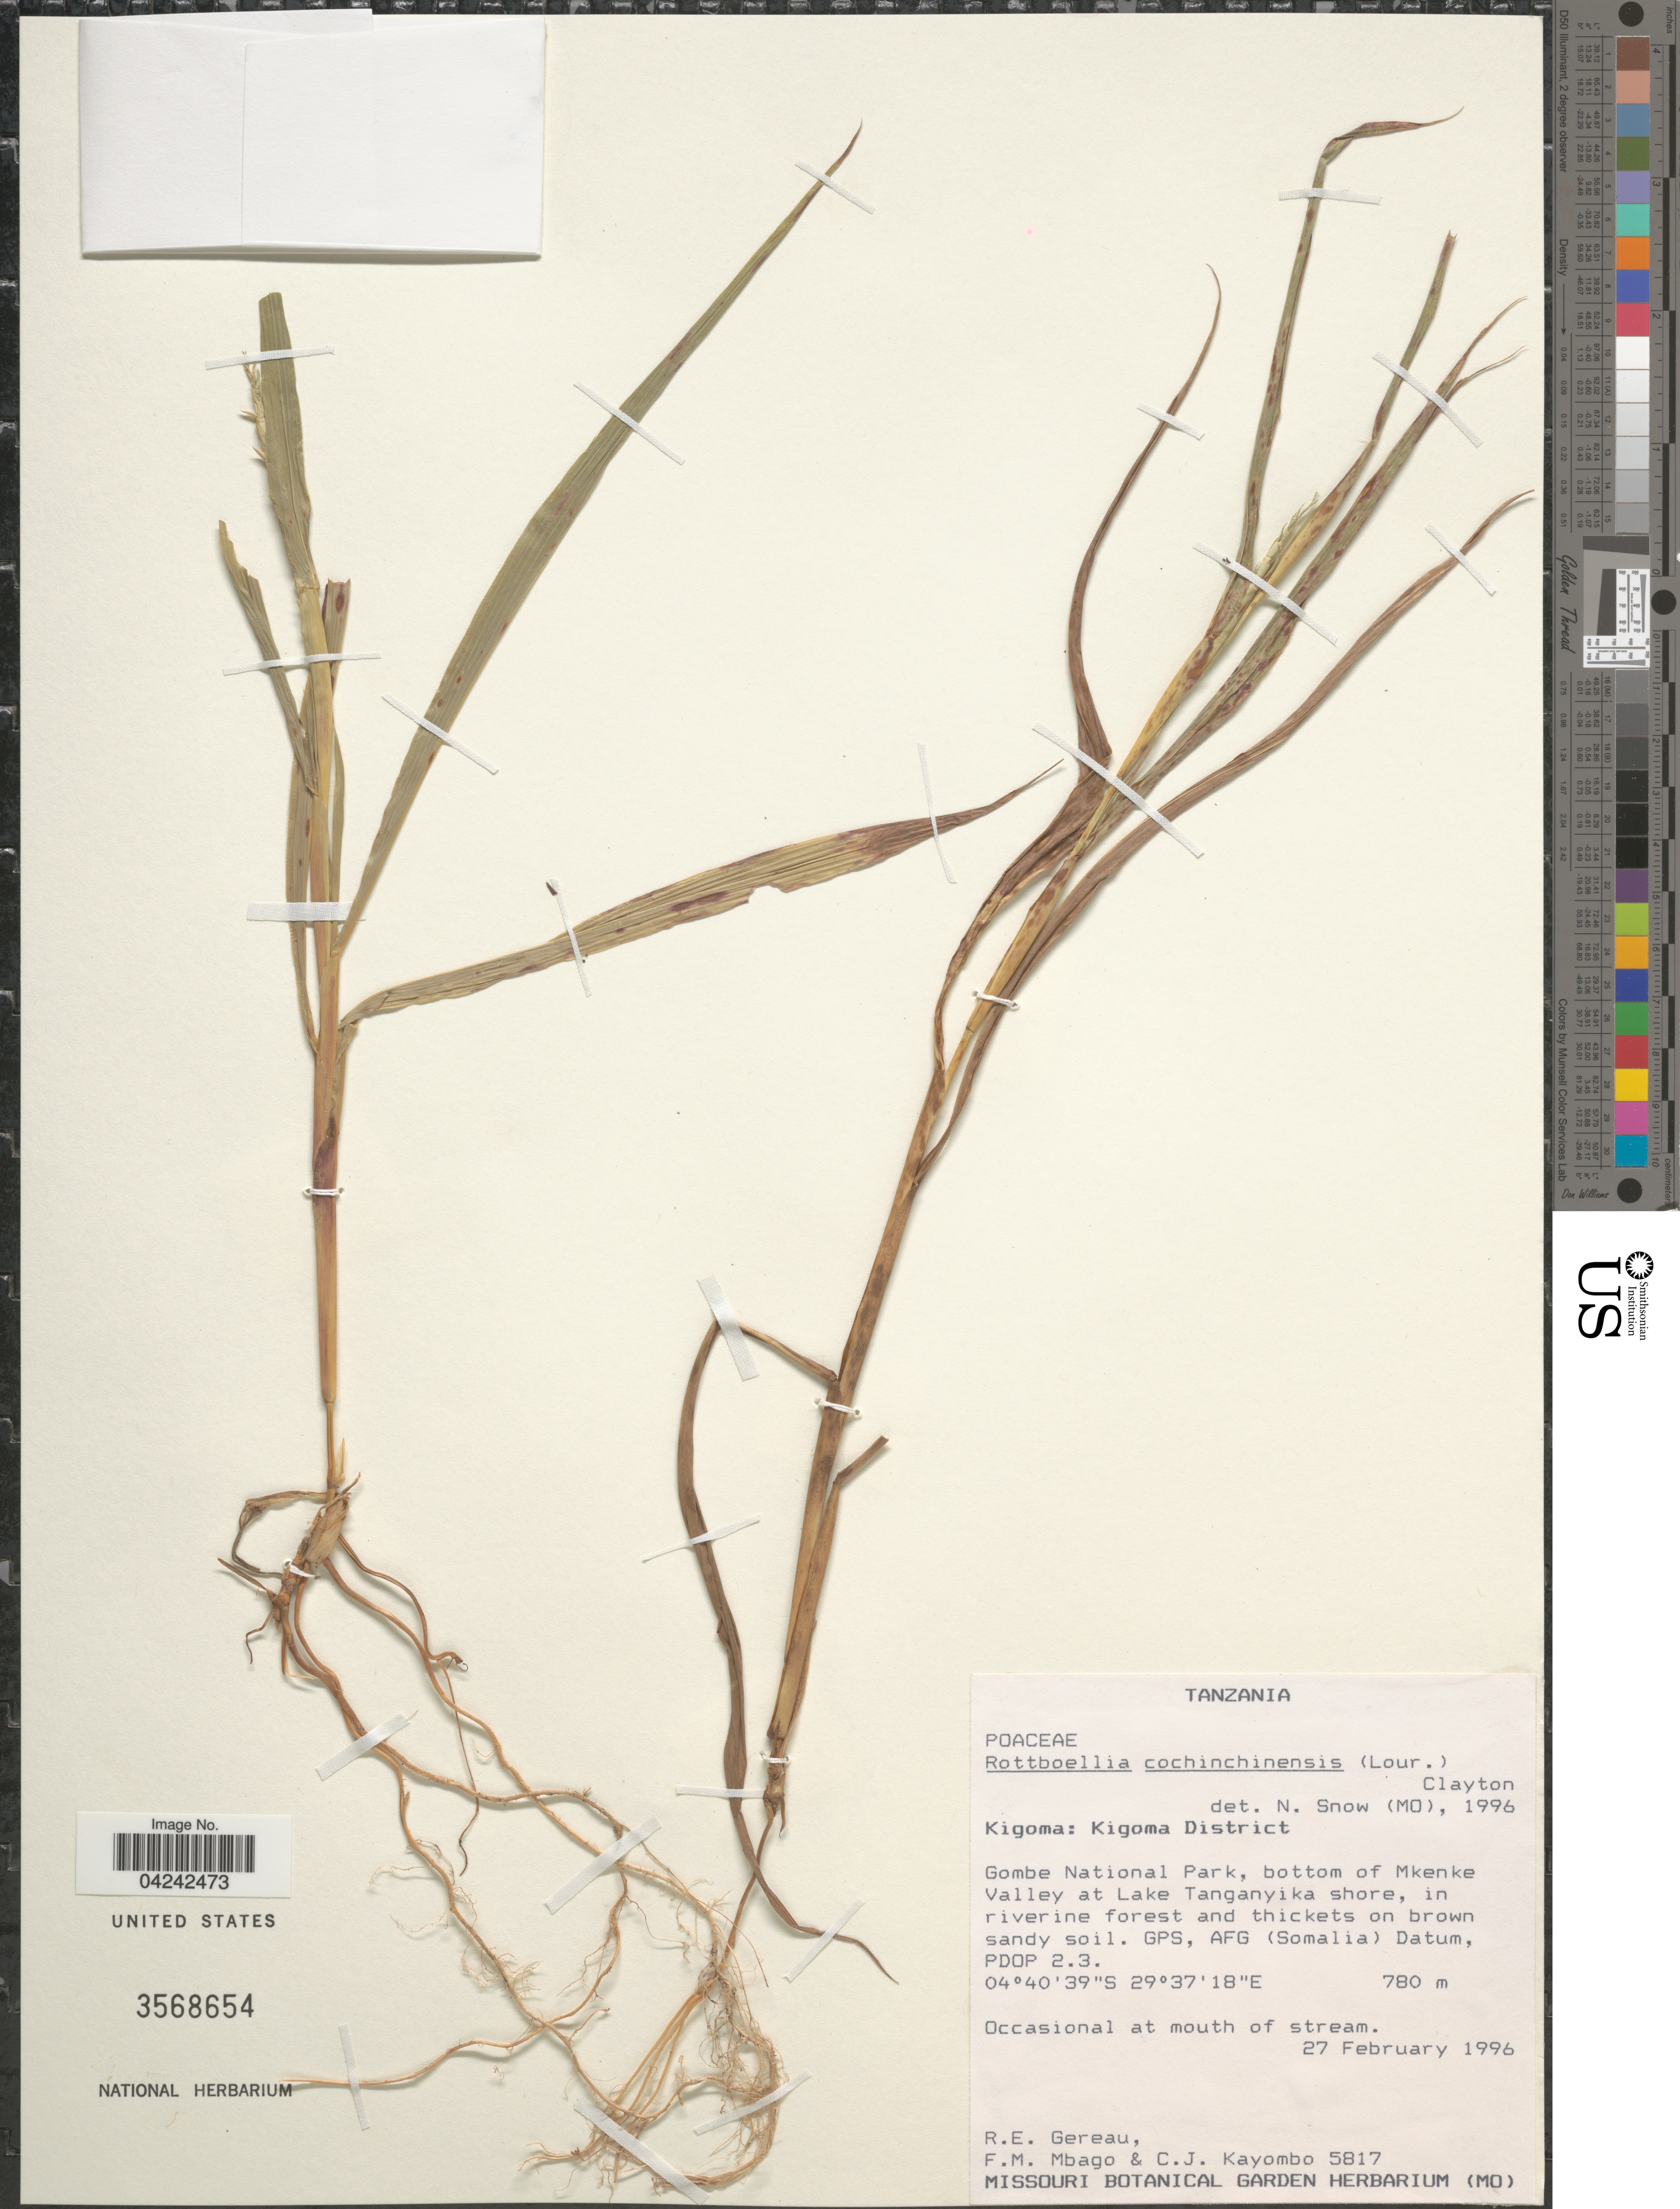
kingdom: Plantae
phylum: Tracheophyta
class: Liliopsida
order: Poales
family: Poaceae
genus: Rottboellia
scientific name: Rottboellia cochinchinensis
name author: (Lour.) Clayton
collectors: R. Gereau, F. Mbago & C. Kayombo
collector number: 5817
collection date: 1996-02-27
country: Tanzania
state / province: Kigoma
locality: Kigoma: Kigoma District. Gombe National Park, bottom of Mkenke Valley at Lake Tanganyika shore, in riverine forest and thickets on brown sandy soil. GPS, AFG (Spomalia) Datum, PDOP 2.3.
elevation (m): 780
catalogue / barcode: US 3568654